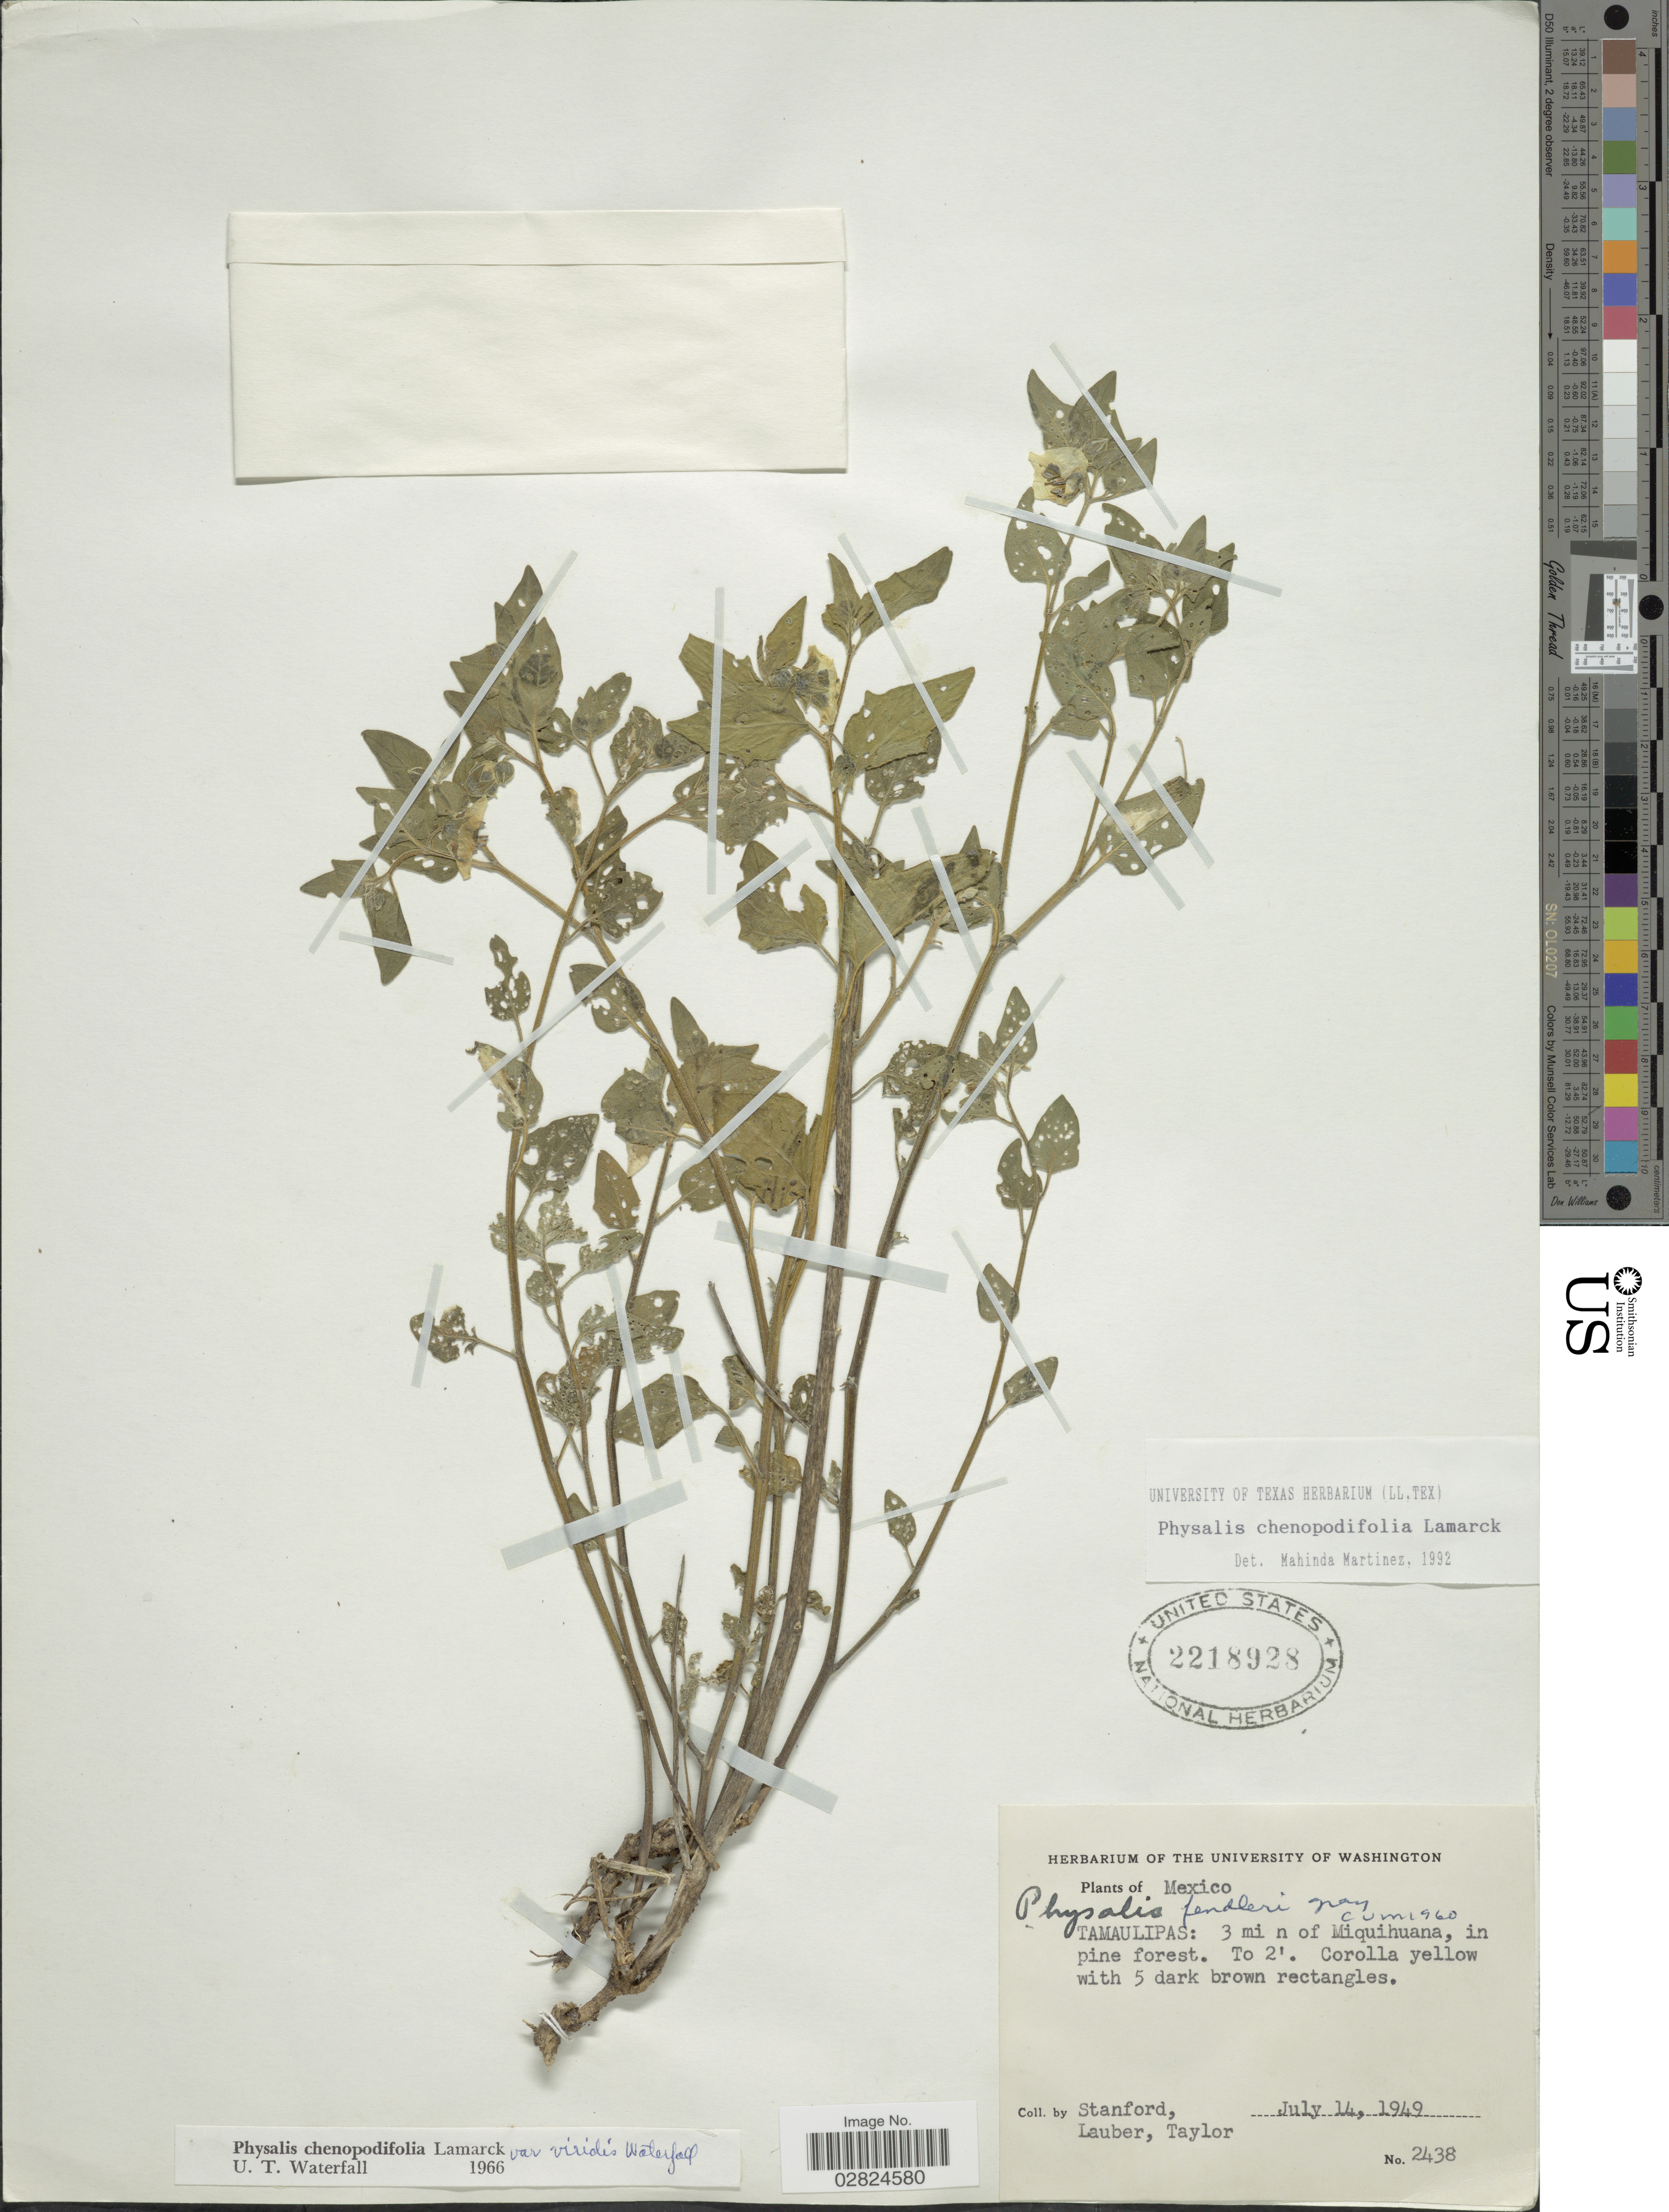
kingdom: Plantae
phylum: Tracheophyta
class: Magnoliopsida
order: Solanales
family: Solanaceae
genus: Physalis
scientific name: Physalis chenopodifolia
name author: Lam.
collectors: -. Stanford, Lauber, -- & -- Taylor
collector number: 2438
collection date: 1949-07-14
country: Mexico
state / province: Tamaulipas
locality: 3 mi n of Miquihuana.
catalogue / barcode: US 2218928